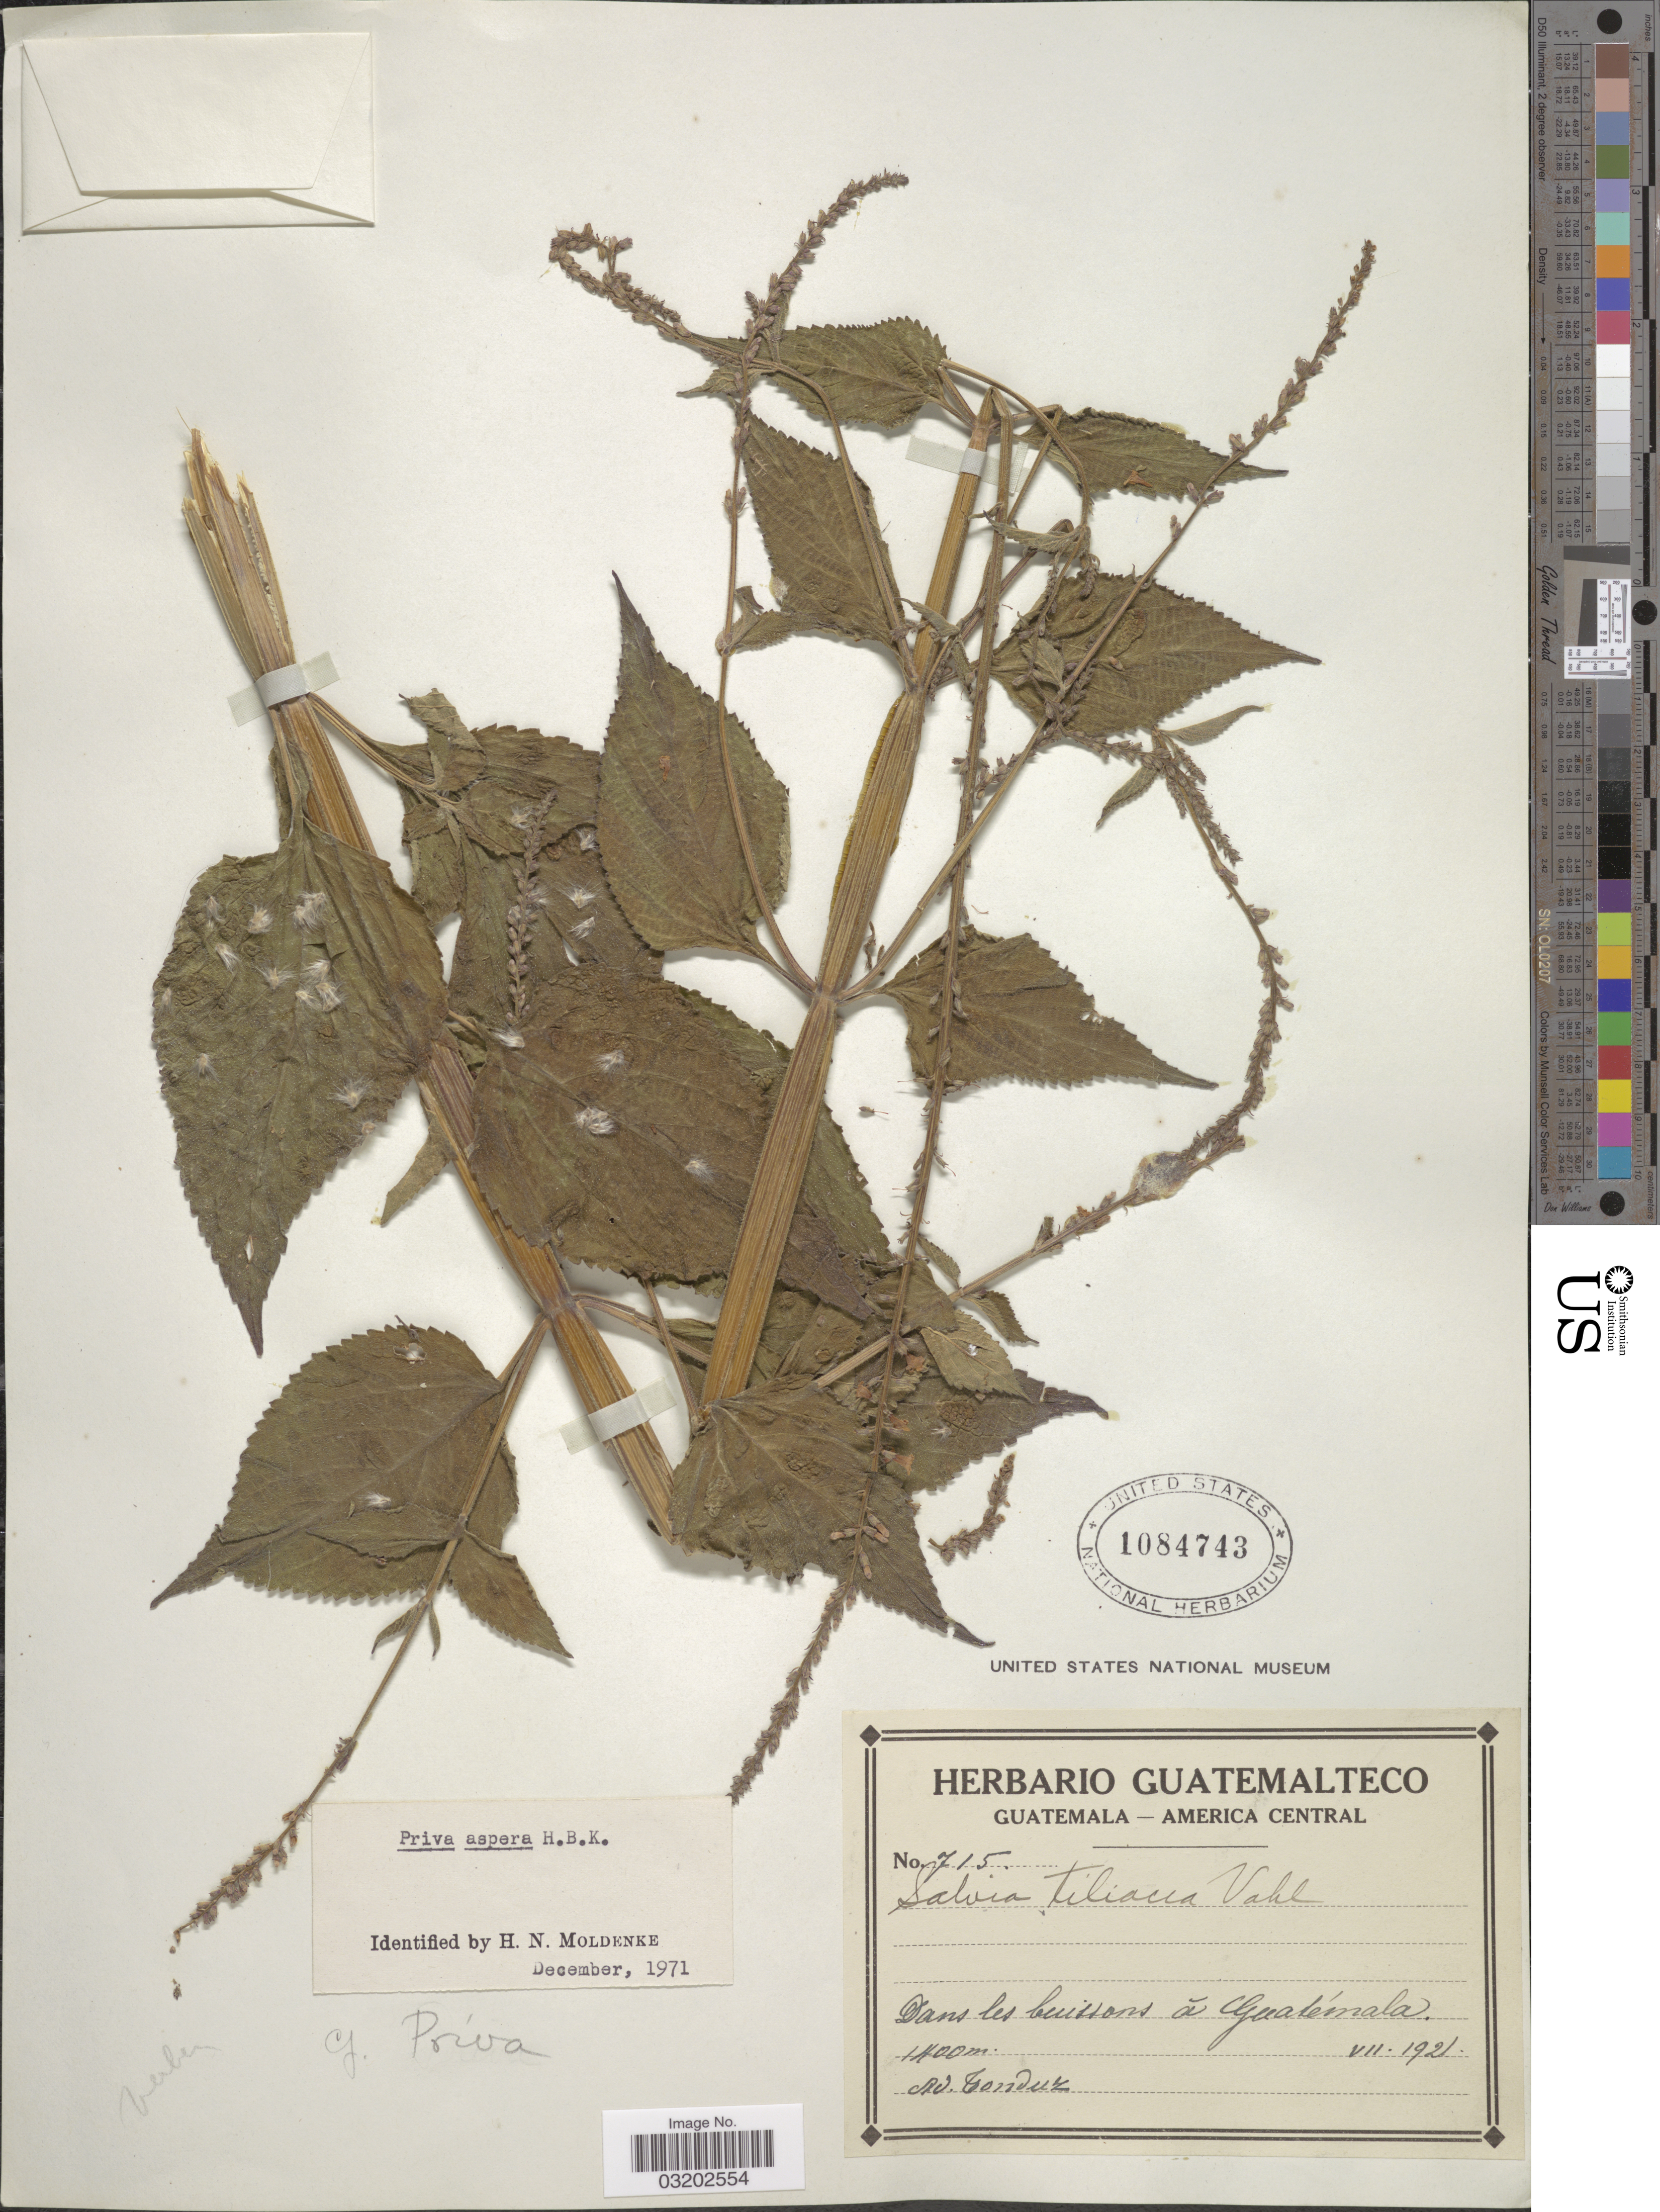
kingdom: Plantae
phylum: Tracheophyta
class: Magnoliopsida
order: Lamiales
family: Verbenaceae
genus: Priva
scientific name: Priva aspera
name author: Kunth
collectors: A. Tonduz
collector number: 715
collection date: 1921-07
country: Guatemala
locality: Dans les buissons á Guatémala.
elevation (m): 1400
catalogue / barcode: US 1084743